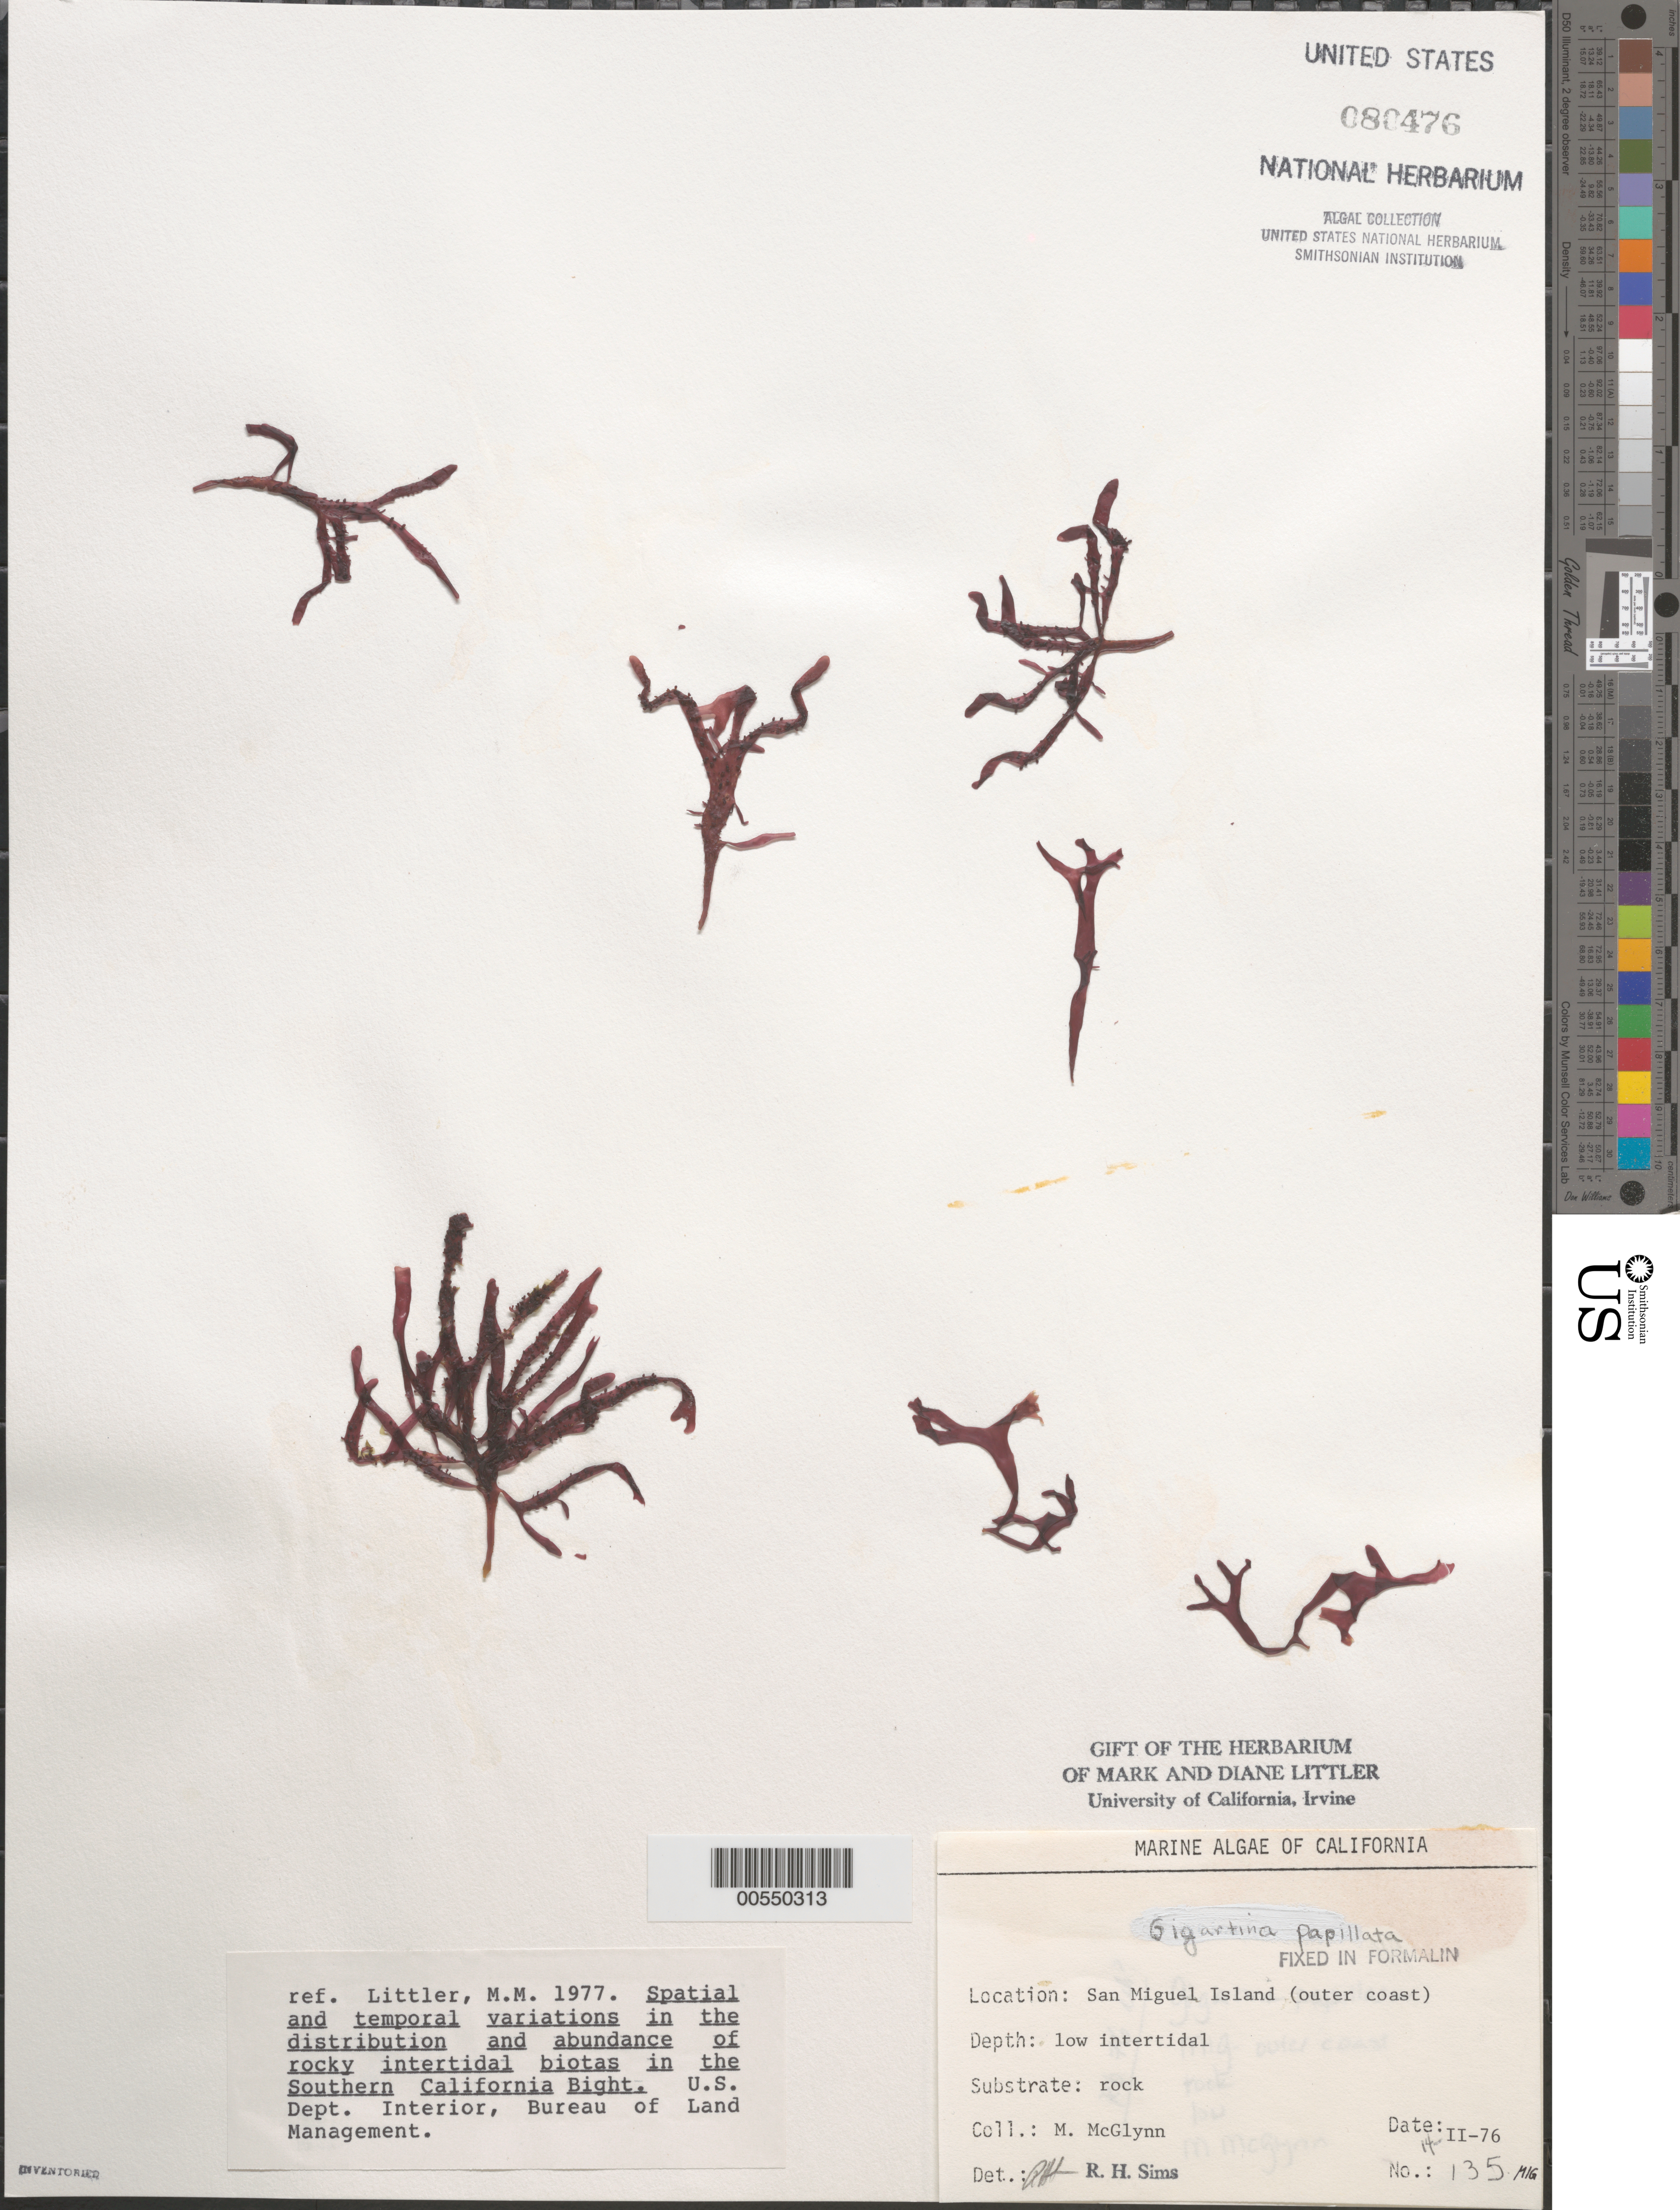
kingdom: Plantae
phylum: Rhodophyta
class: Florideophyceae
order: Gigartinales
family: Phyllophoraceae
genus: Mastocarpus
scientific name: Mastocarpus papillatus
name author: (C. Agardh) Kütz.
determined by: Algae name updating Project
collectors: M. McGlynn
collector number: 135-MIG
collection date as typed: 14 Feb 1976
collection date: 1976-02-14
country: United States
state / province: California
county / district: Santa Barbara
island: San Miguel Island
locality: Cuyler Harbor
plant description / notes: BLM-SOCALBIGHT Rocky Intertidal Survey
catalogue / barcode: US 80476